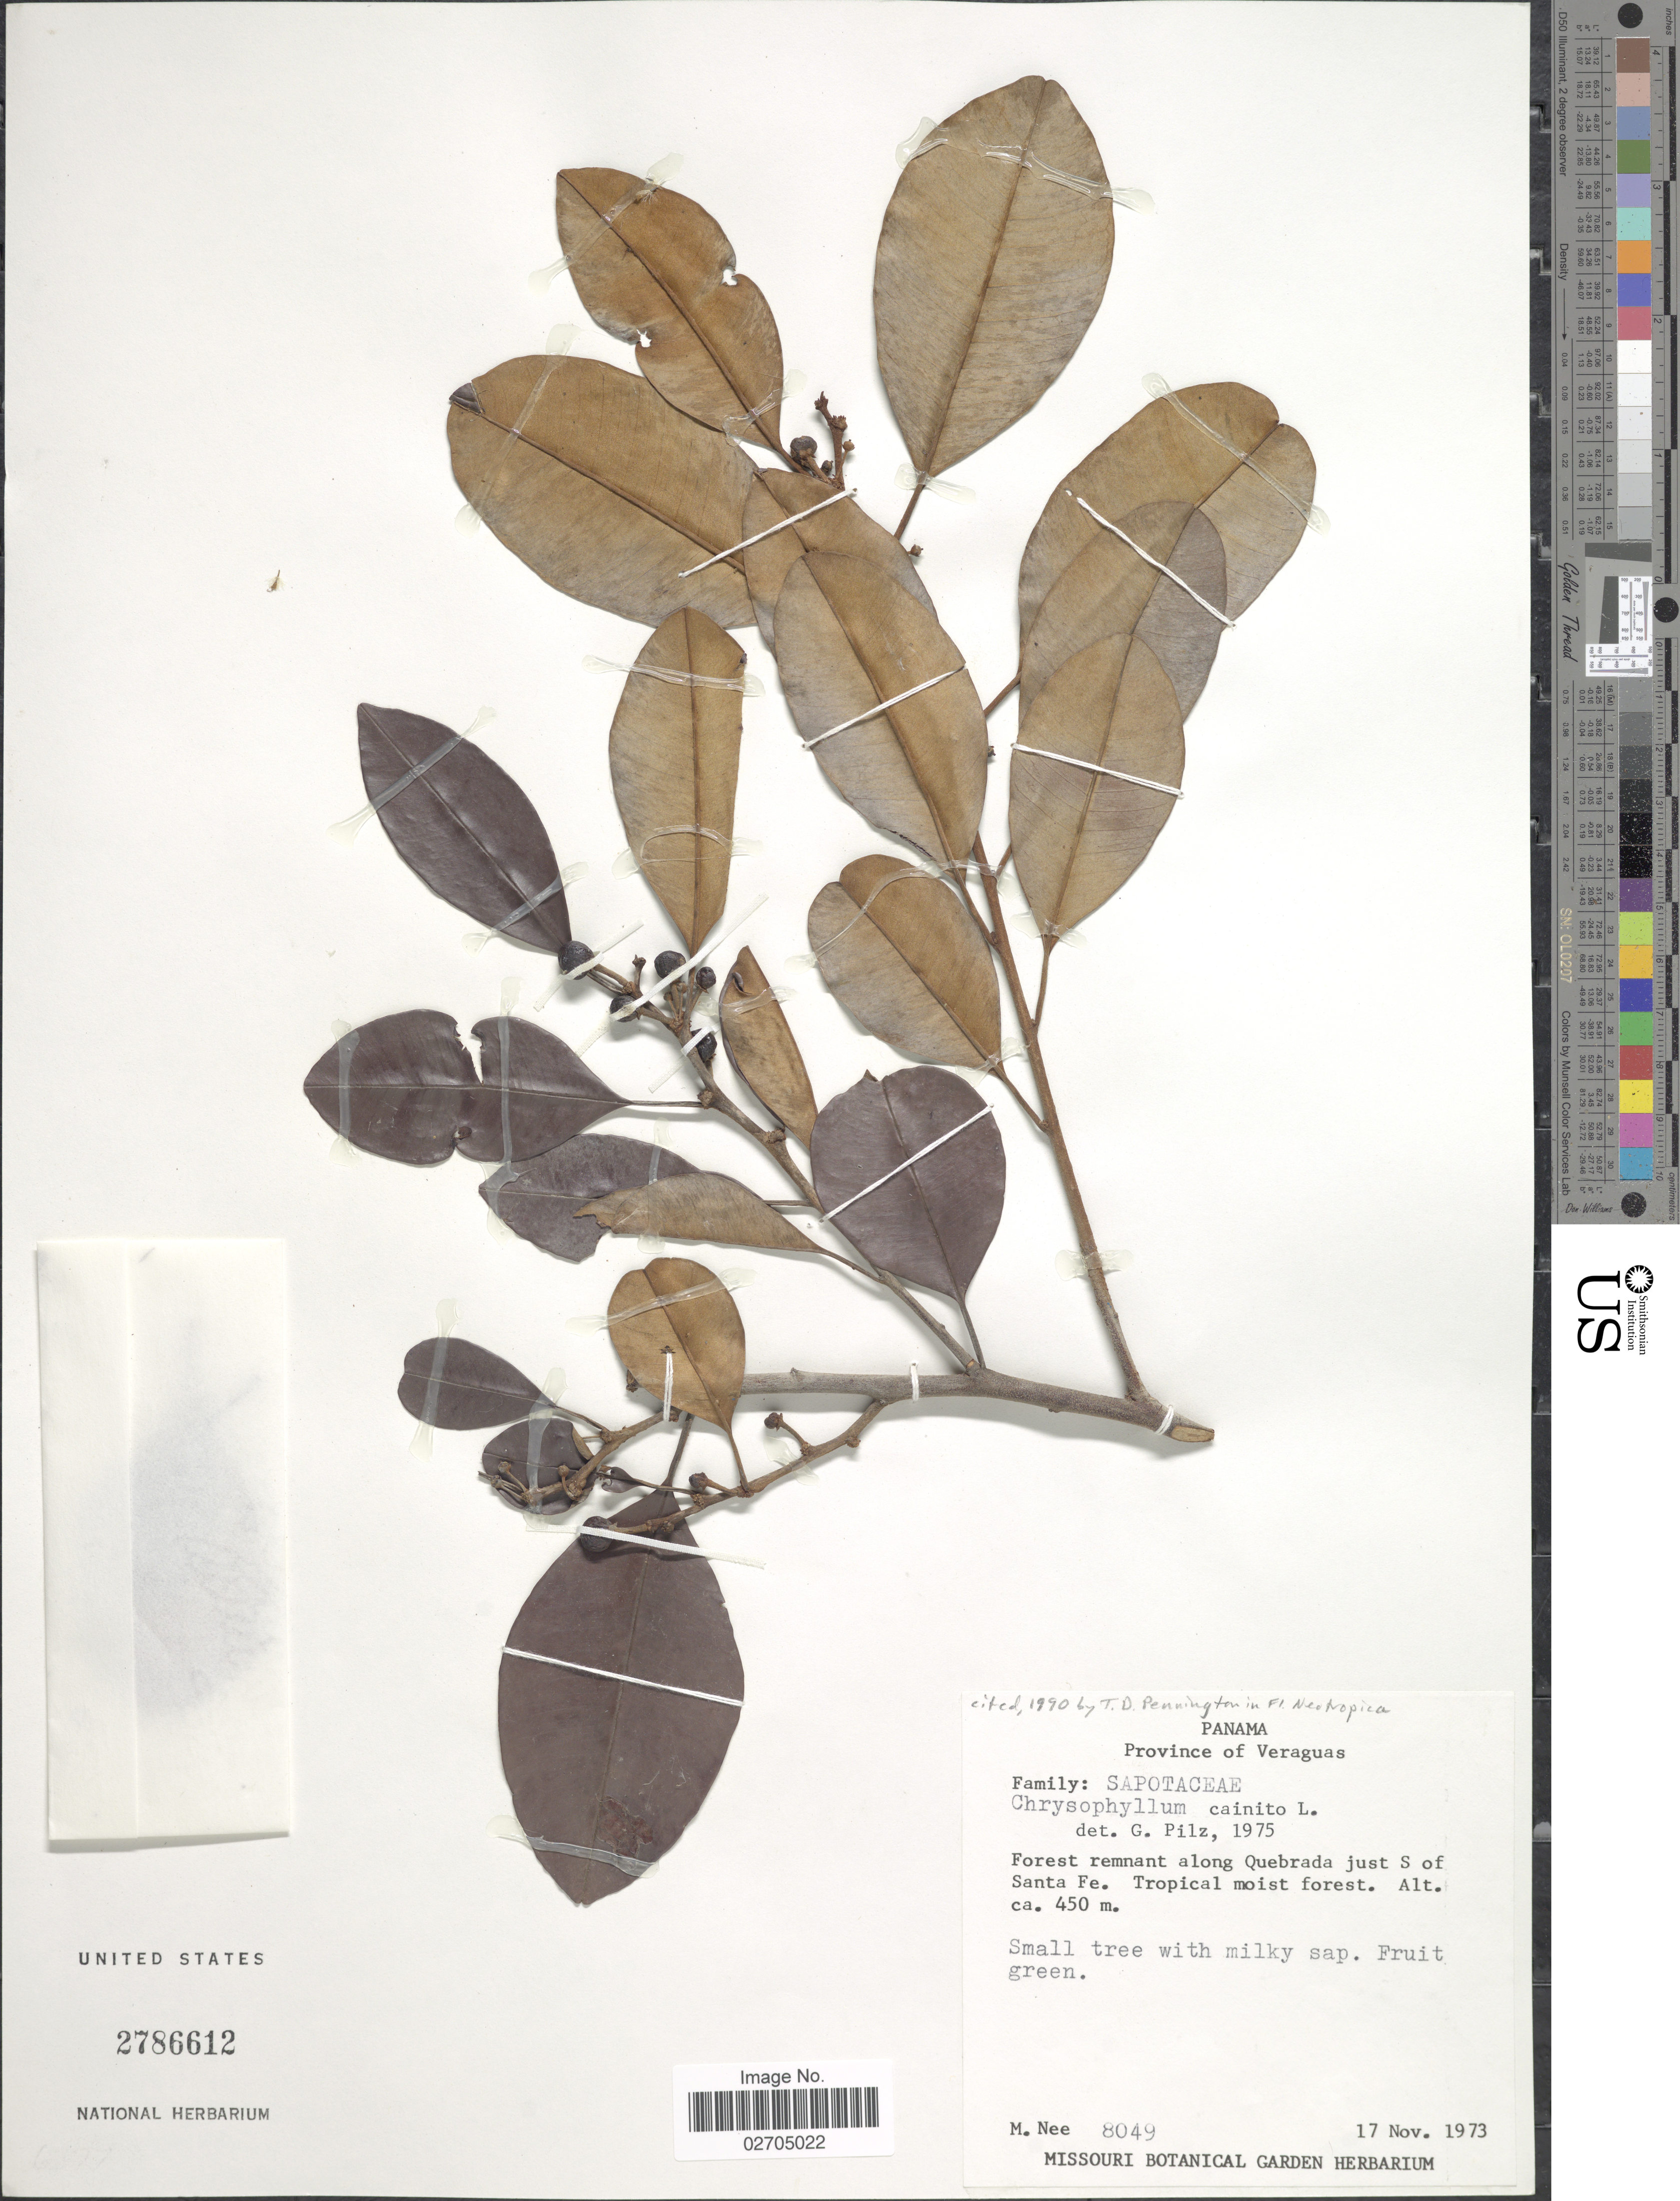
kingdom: Plantae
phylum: Tracheophyta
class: Magnoliopsida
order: Ericales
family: Sapotaceae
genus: Chrysophyllum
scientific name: Chrysophyllum cainito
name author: L.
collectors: M. Nee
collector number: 8049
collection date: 1973-11-17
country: Panama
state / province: Veraguas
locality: Forest remnant along Quebrada just S of Santa Fe, Tropical moist forest.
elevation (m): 450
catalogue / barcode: US 2786612